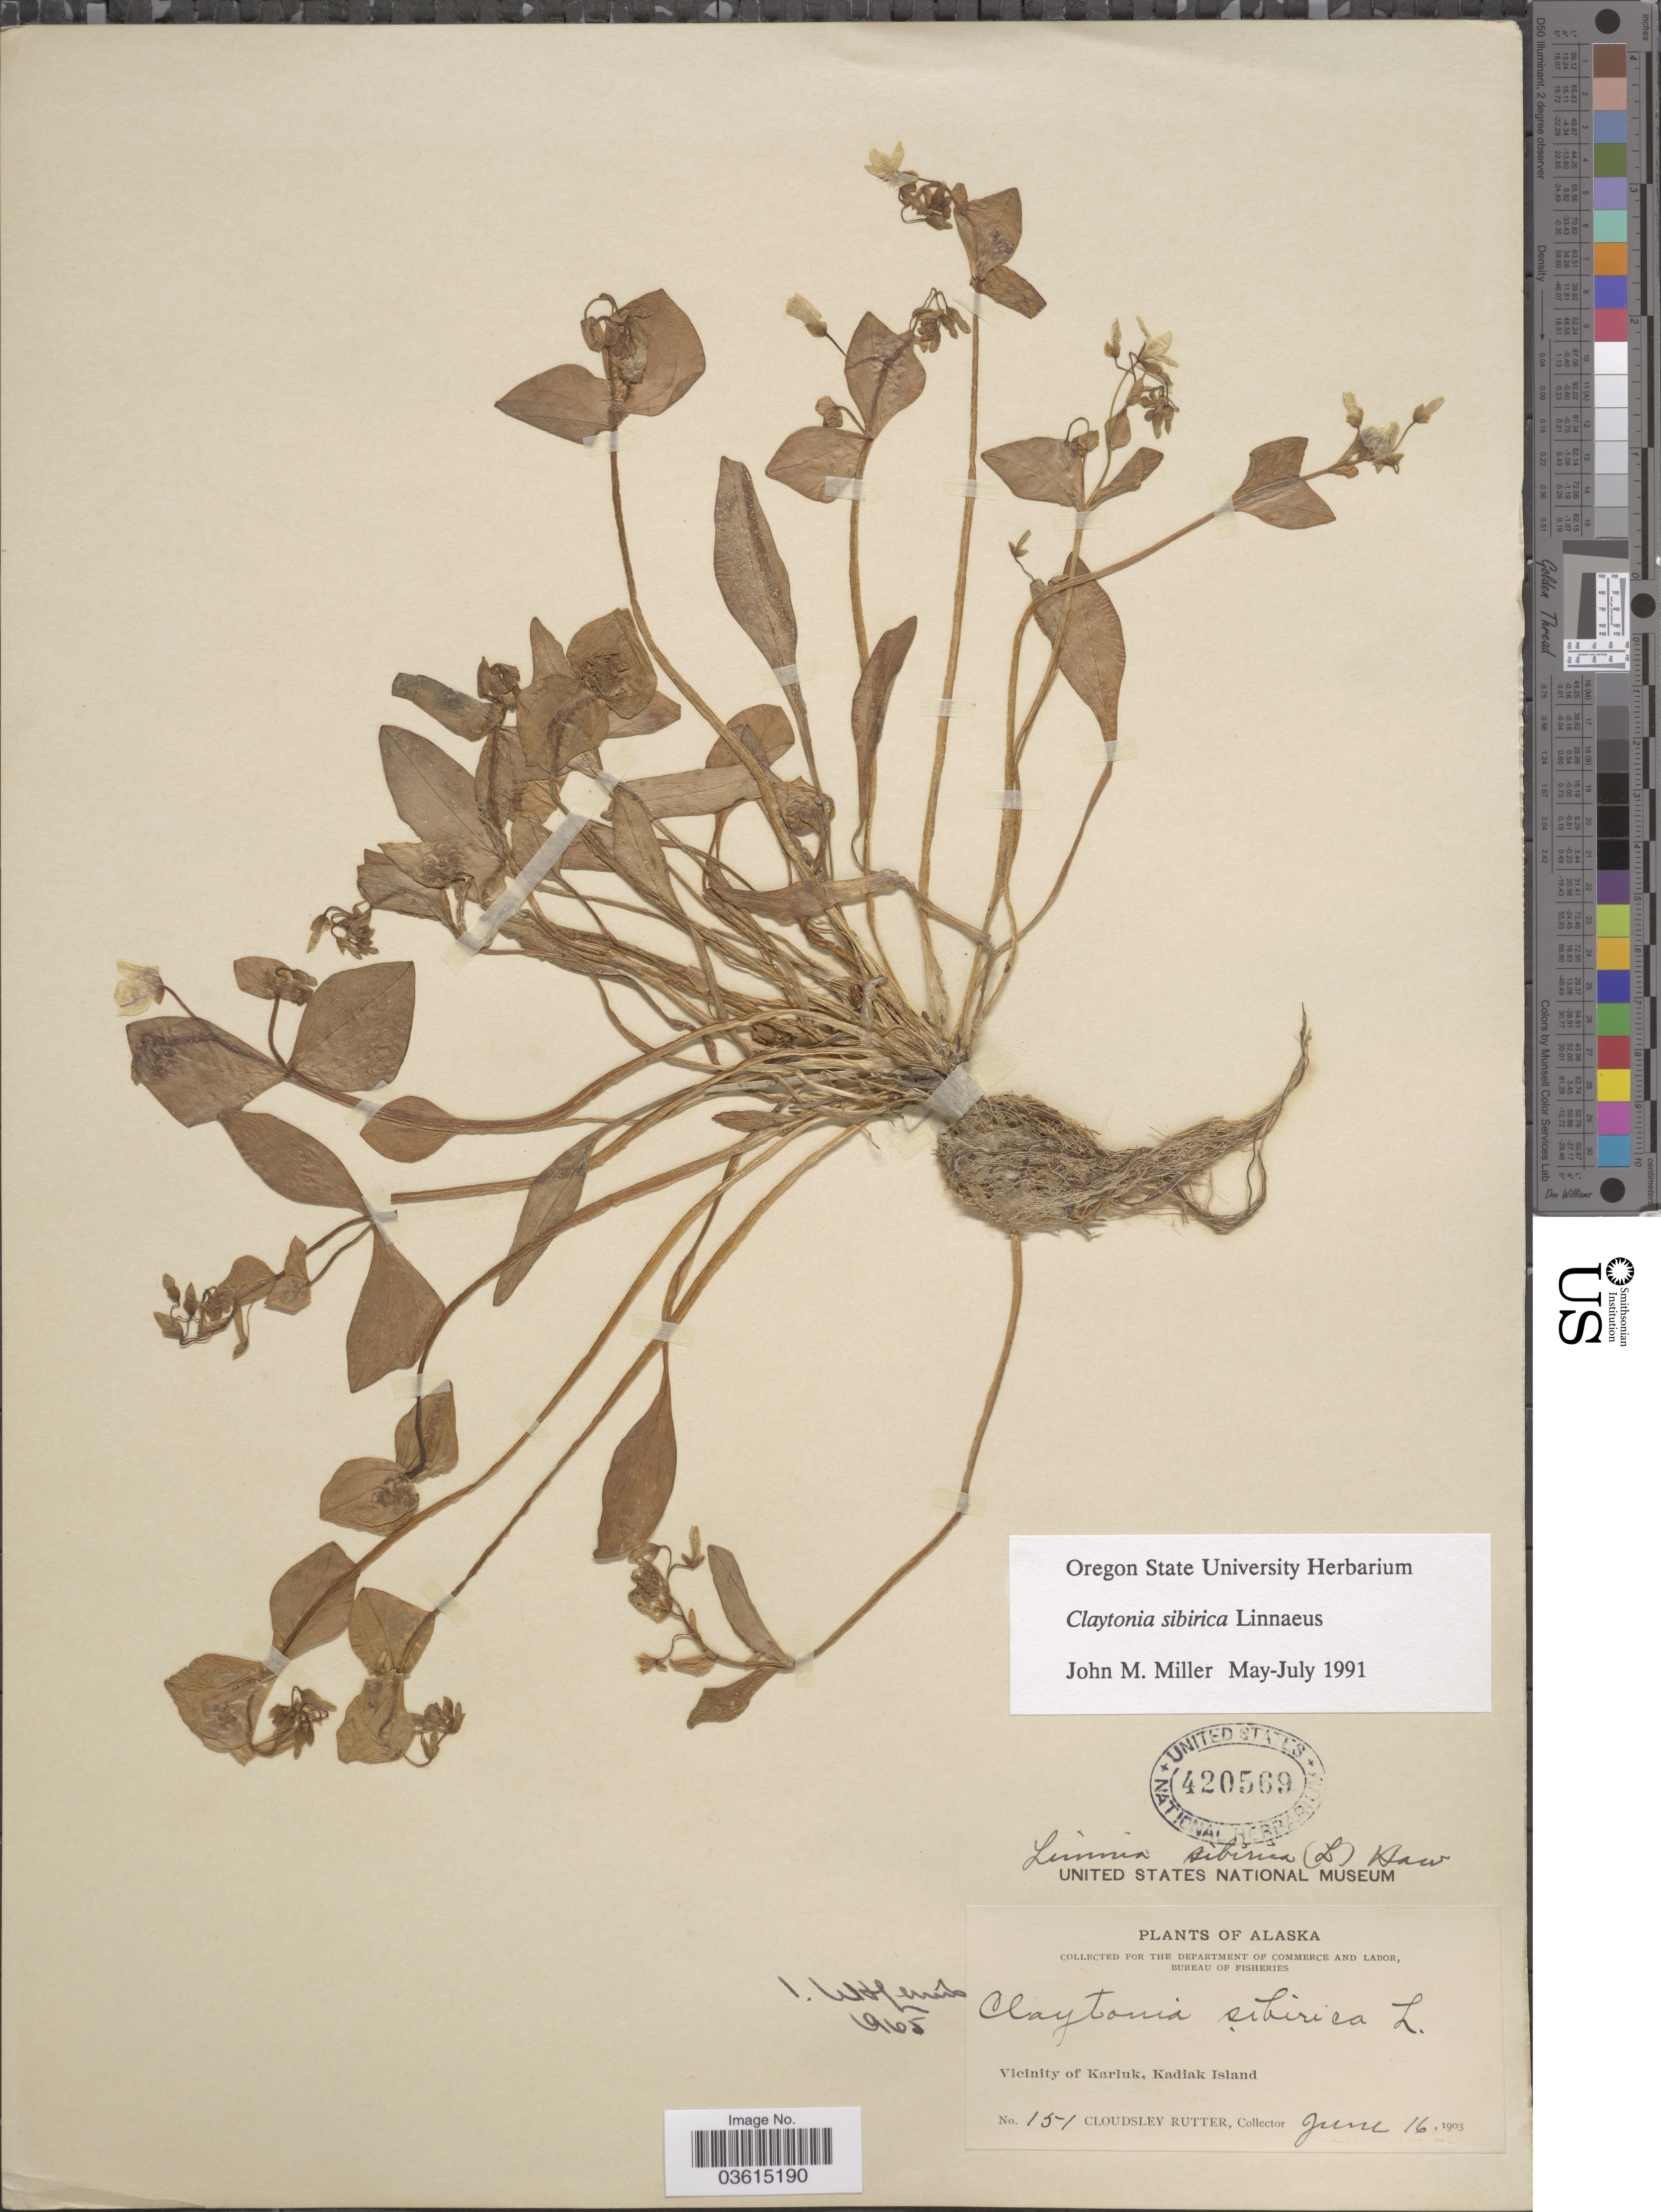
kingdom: Plantae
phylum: Tracheophyta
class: Magnoliopsida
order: Caryophyllales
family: Montiaceae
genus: Claytonia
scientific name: Claytonia sibirica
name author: L.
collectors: C. Rutter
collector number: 151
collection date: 1903-06-16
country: United States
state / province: Alaska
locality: Vicinity of Karluk, Kadiak Island.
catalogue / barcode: US 420569